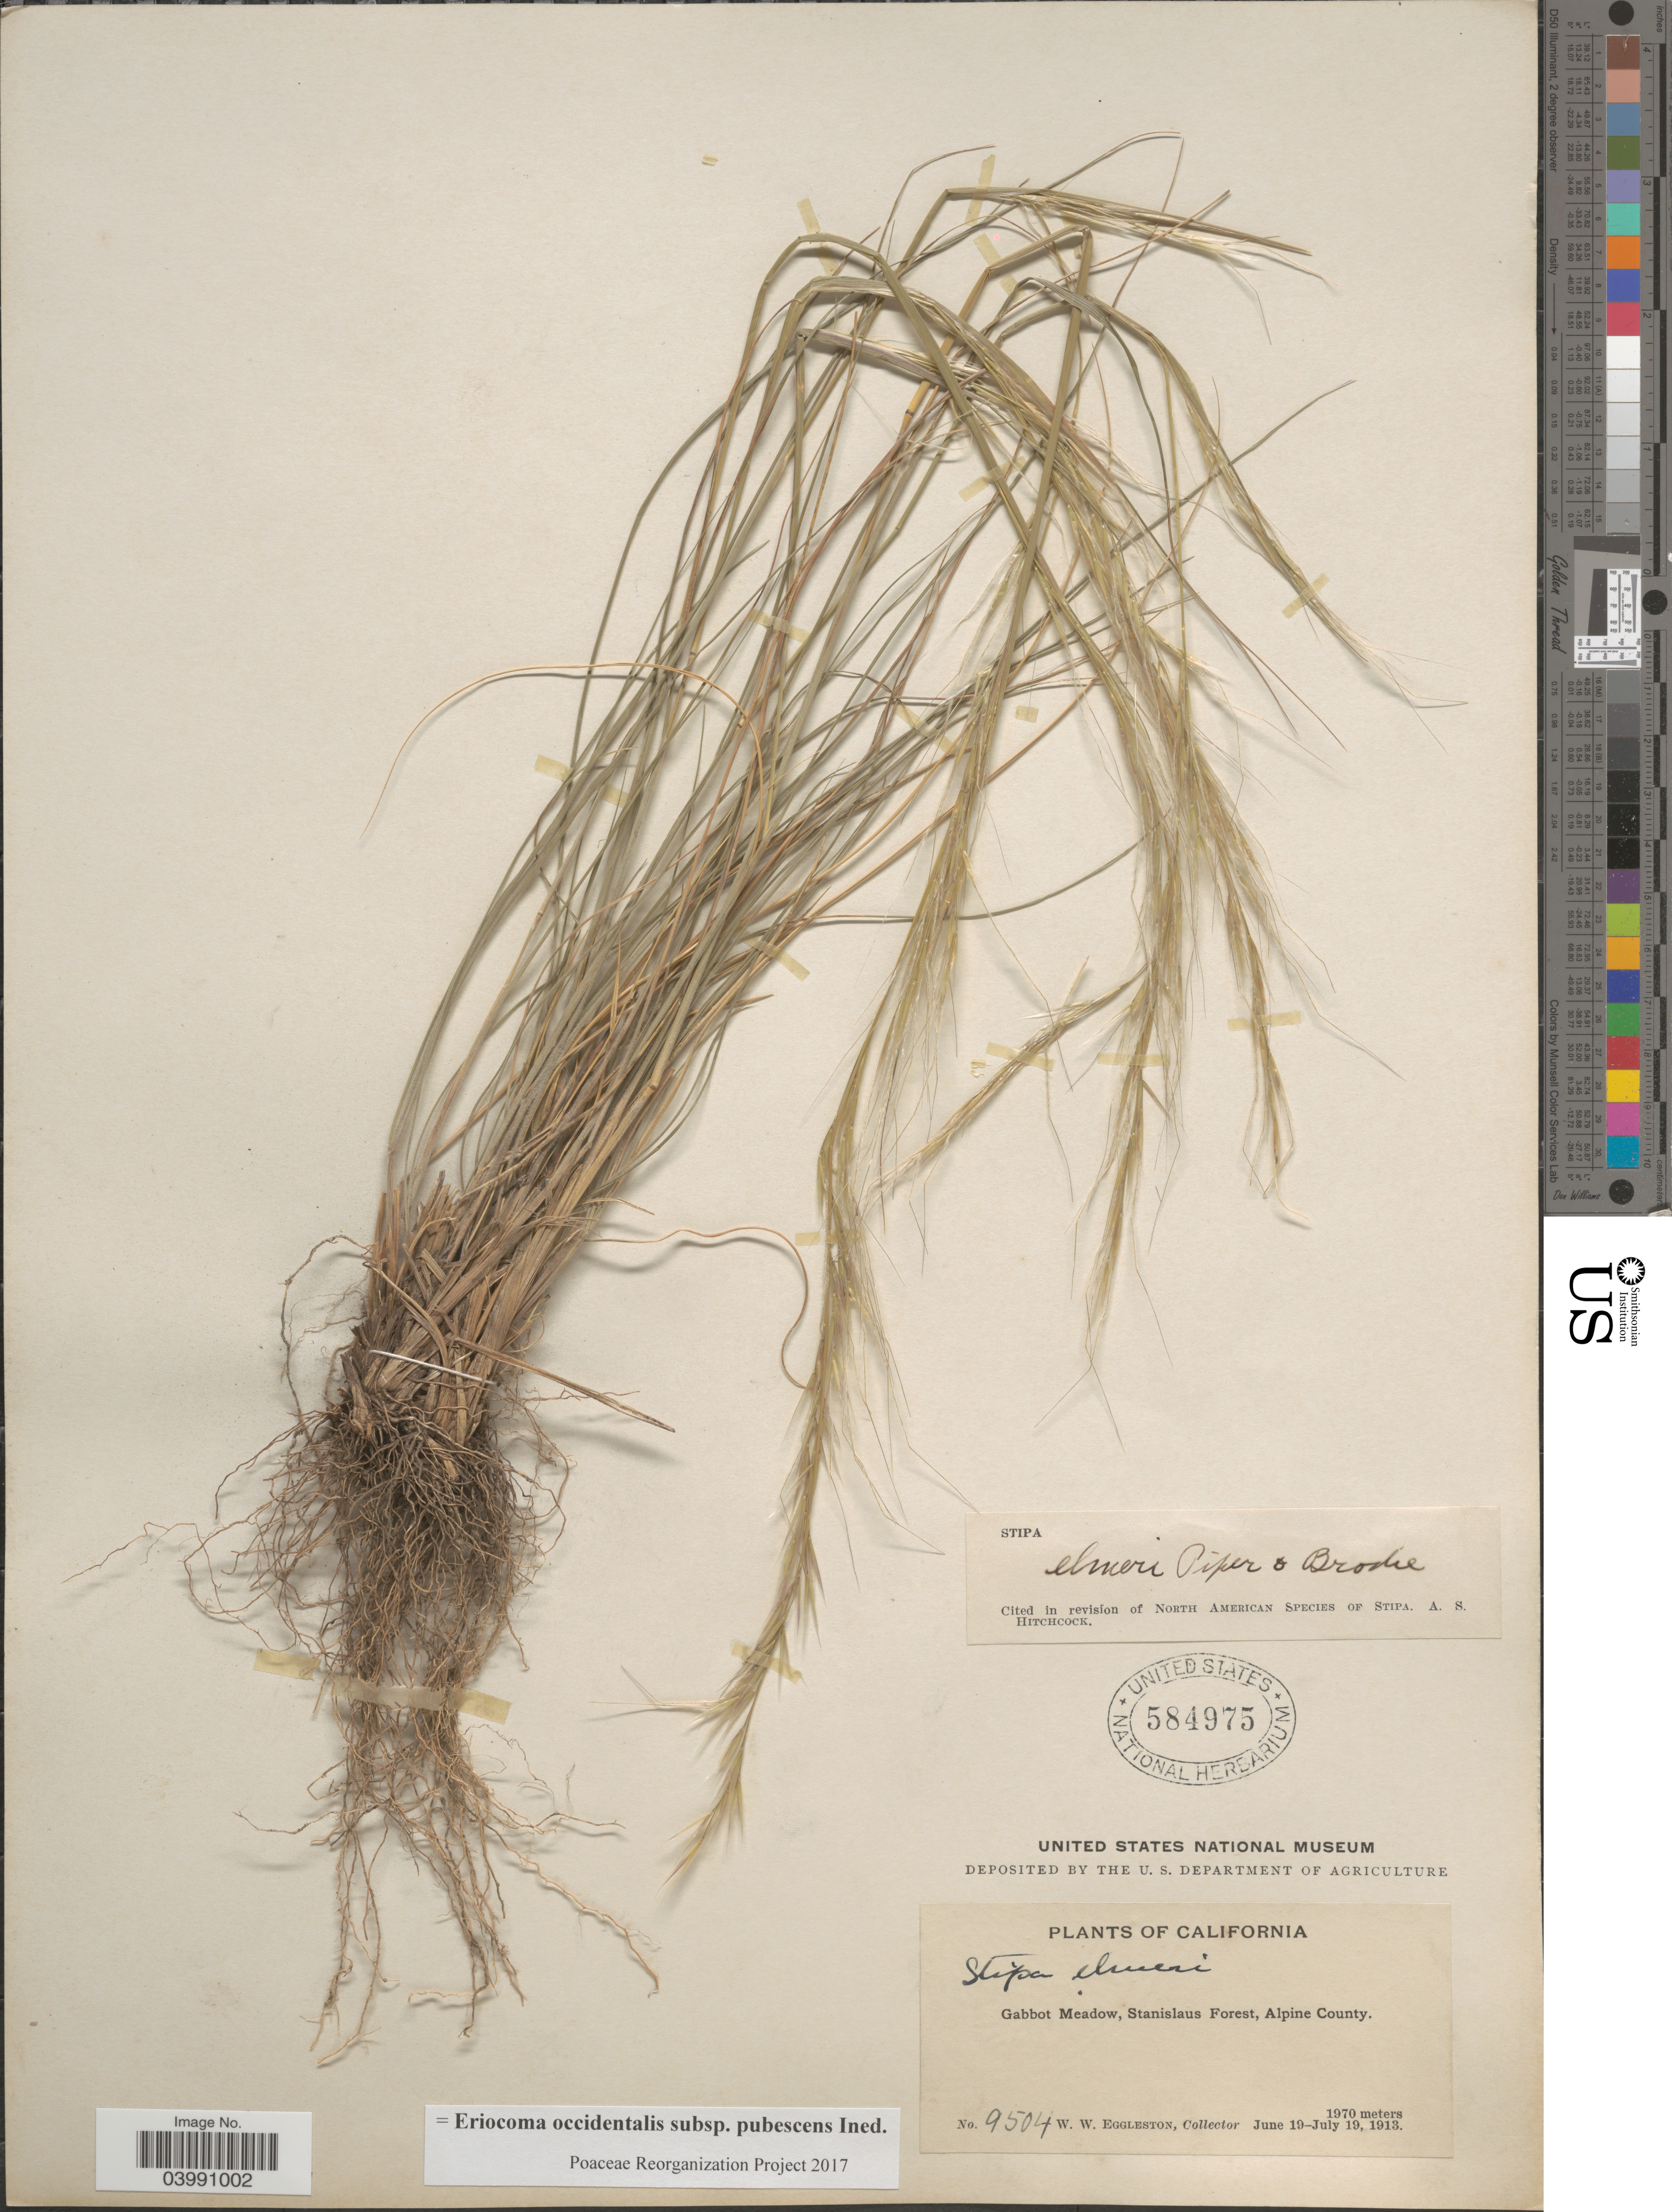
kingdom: Plantae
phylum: Tracheophyta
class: Liliopsida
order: Poales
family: Poaceae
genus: Eriocoma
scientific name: Eriocoma occidentalis subsp. pubescens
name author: (Vasey) Romasch.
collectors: W. W. Eggleston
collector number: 9504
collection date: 1913-06-19/1913-07-19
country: United States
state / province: California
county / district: Alpine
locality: Gabbot Meadow, Stanislaus Forest, Alpine County.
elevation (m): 1970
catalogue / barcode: US 584975